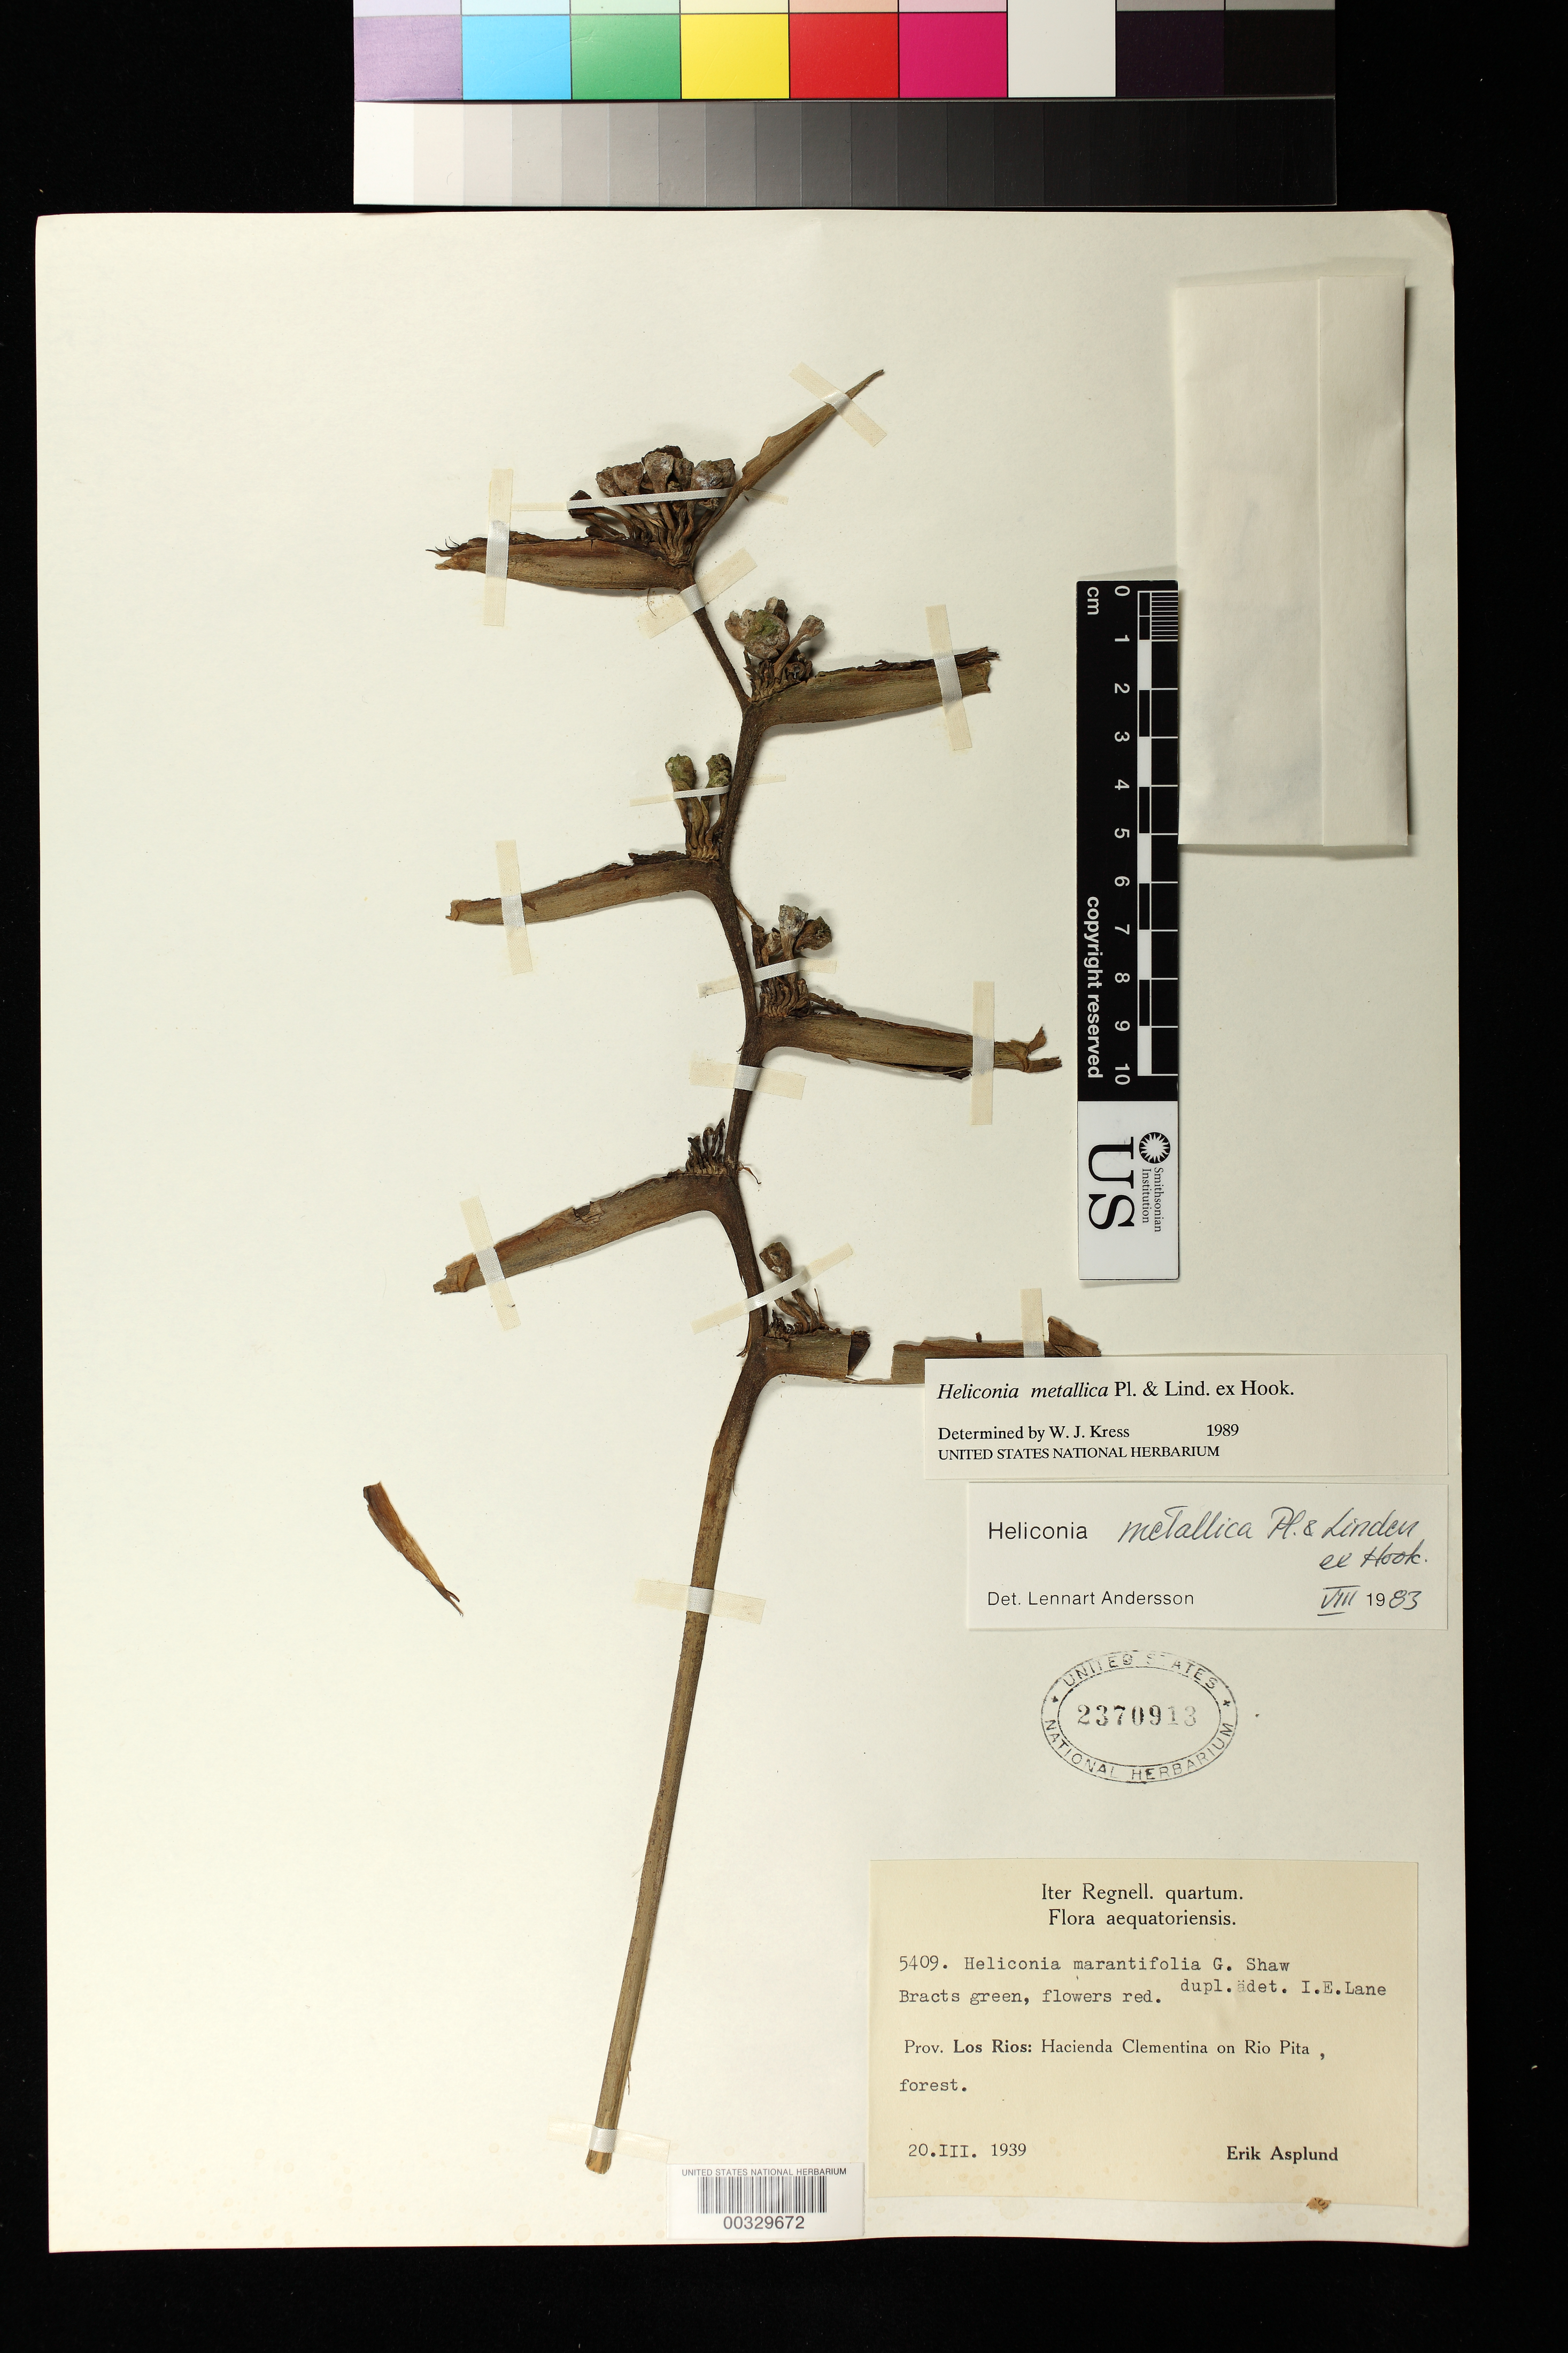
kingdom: Plantae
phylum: Tracheophyta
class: Liliopsida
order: Zingiberales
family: Heliconiaceae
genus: Heliconia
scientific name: Heliconia metallica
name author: Planch. & Linden ex Hook.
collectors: E. Asplund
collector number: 5409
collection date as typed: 20 Mar 1939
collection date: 1939-03-20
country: Ecuador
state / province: Los Ríos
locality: Hacienda Clementina on Rio Pita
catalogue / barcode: US 2370913